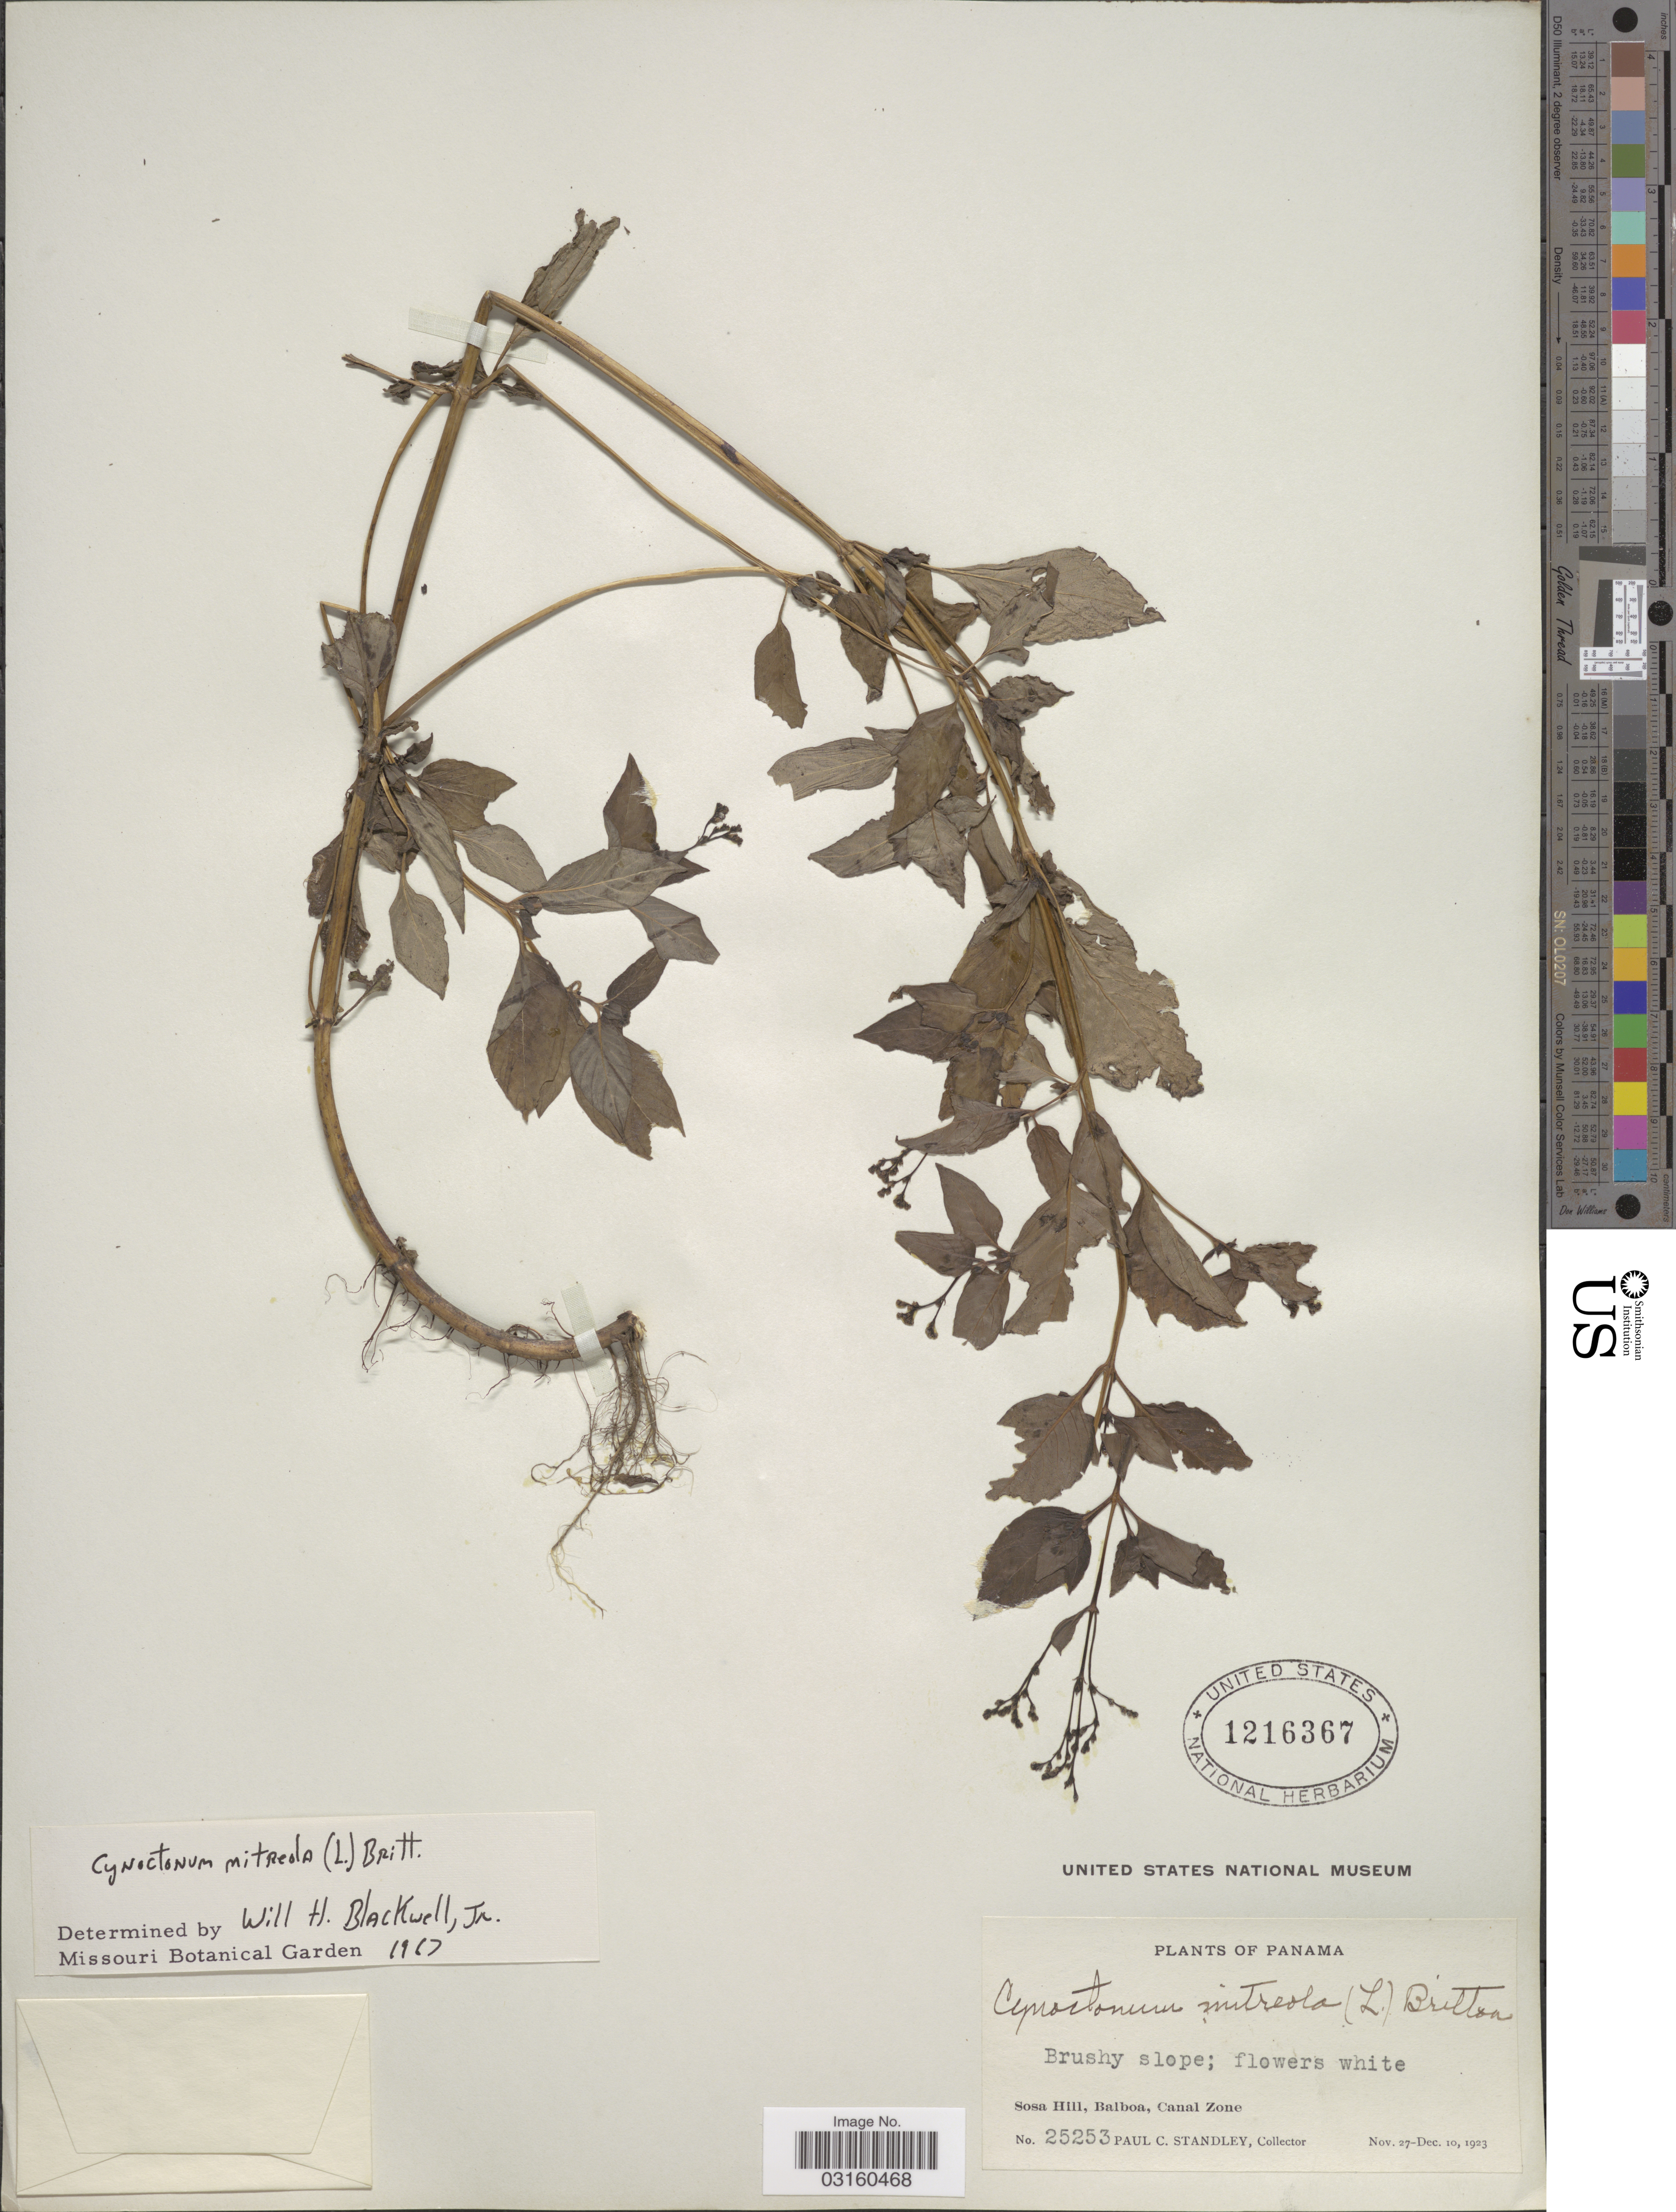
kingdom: Plantae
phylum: Tracheophyta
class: Magnoliopsida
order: Gentianales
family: Loganiaceae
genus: Mitreola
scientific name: Mitreola petiolata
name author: (J.F. Gmel.) Torr. & A. Gray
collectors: P. C. Standley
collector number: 25253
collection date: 1923-11-27/1923-12-10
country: Panama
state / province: Colón / Panamá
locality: Sosa Hill, Balboa, Canal Zone.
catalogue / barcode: US 1216367